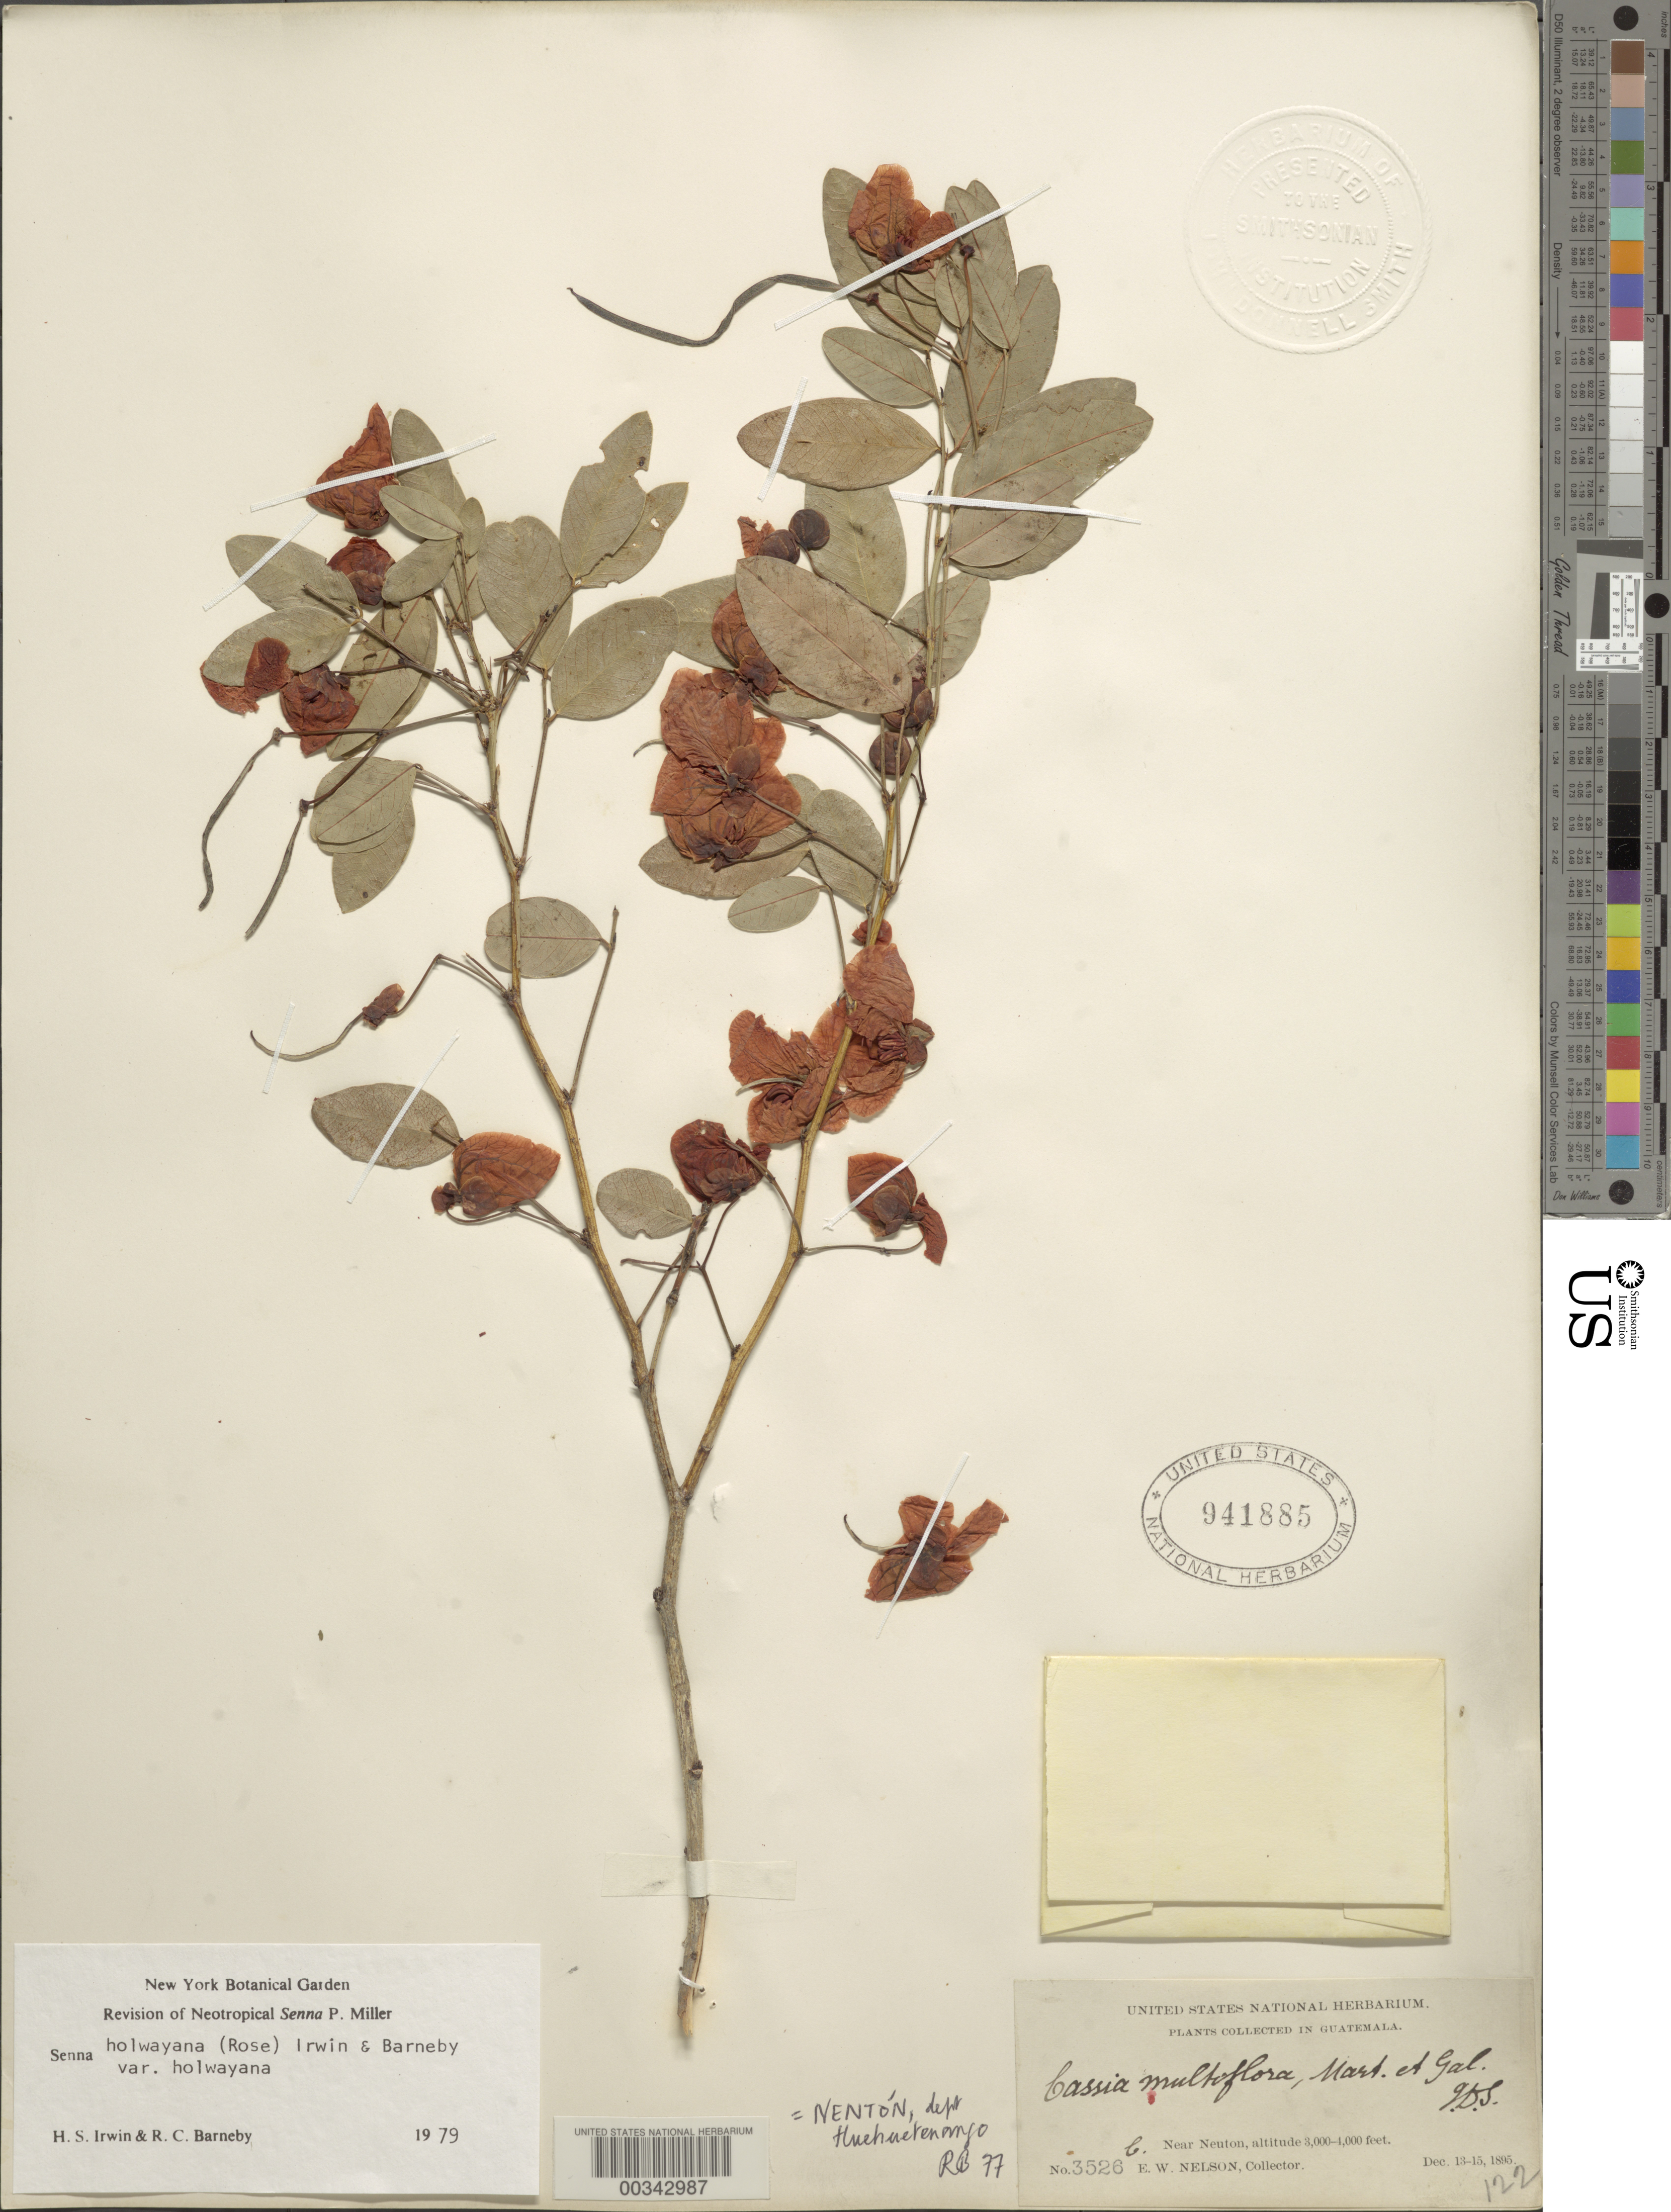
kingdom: Plantae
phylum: Tracheophyta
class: Magnoliopsida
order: Fabales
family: Fabaceae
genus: Senna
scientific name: Senna holwayana var. holwayana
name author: (Rose) H.S. Irwin & Barneby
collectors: E. W. Nelson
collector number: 3526b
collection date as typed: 13 Dec 1895 to 15 Dec 1895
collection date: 1895-12-13/1895-12-15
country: Guatemala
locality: Near neuton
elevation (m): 914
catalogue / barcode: US 941885